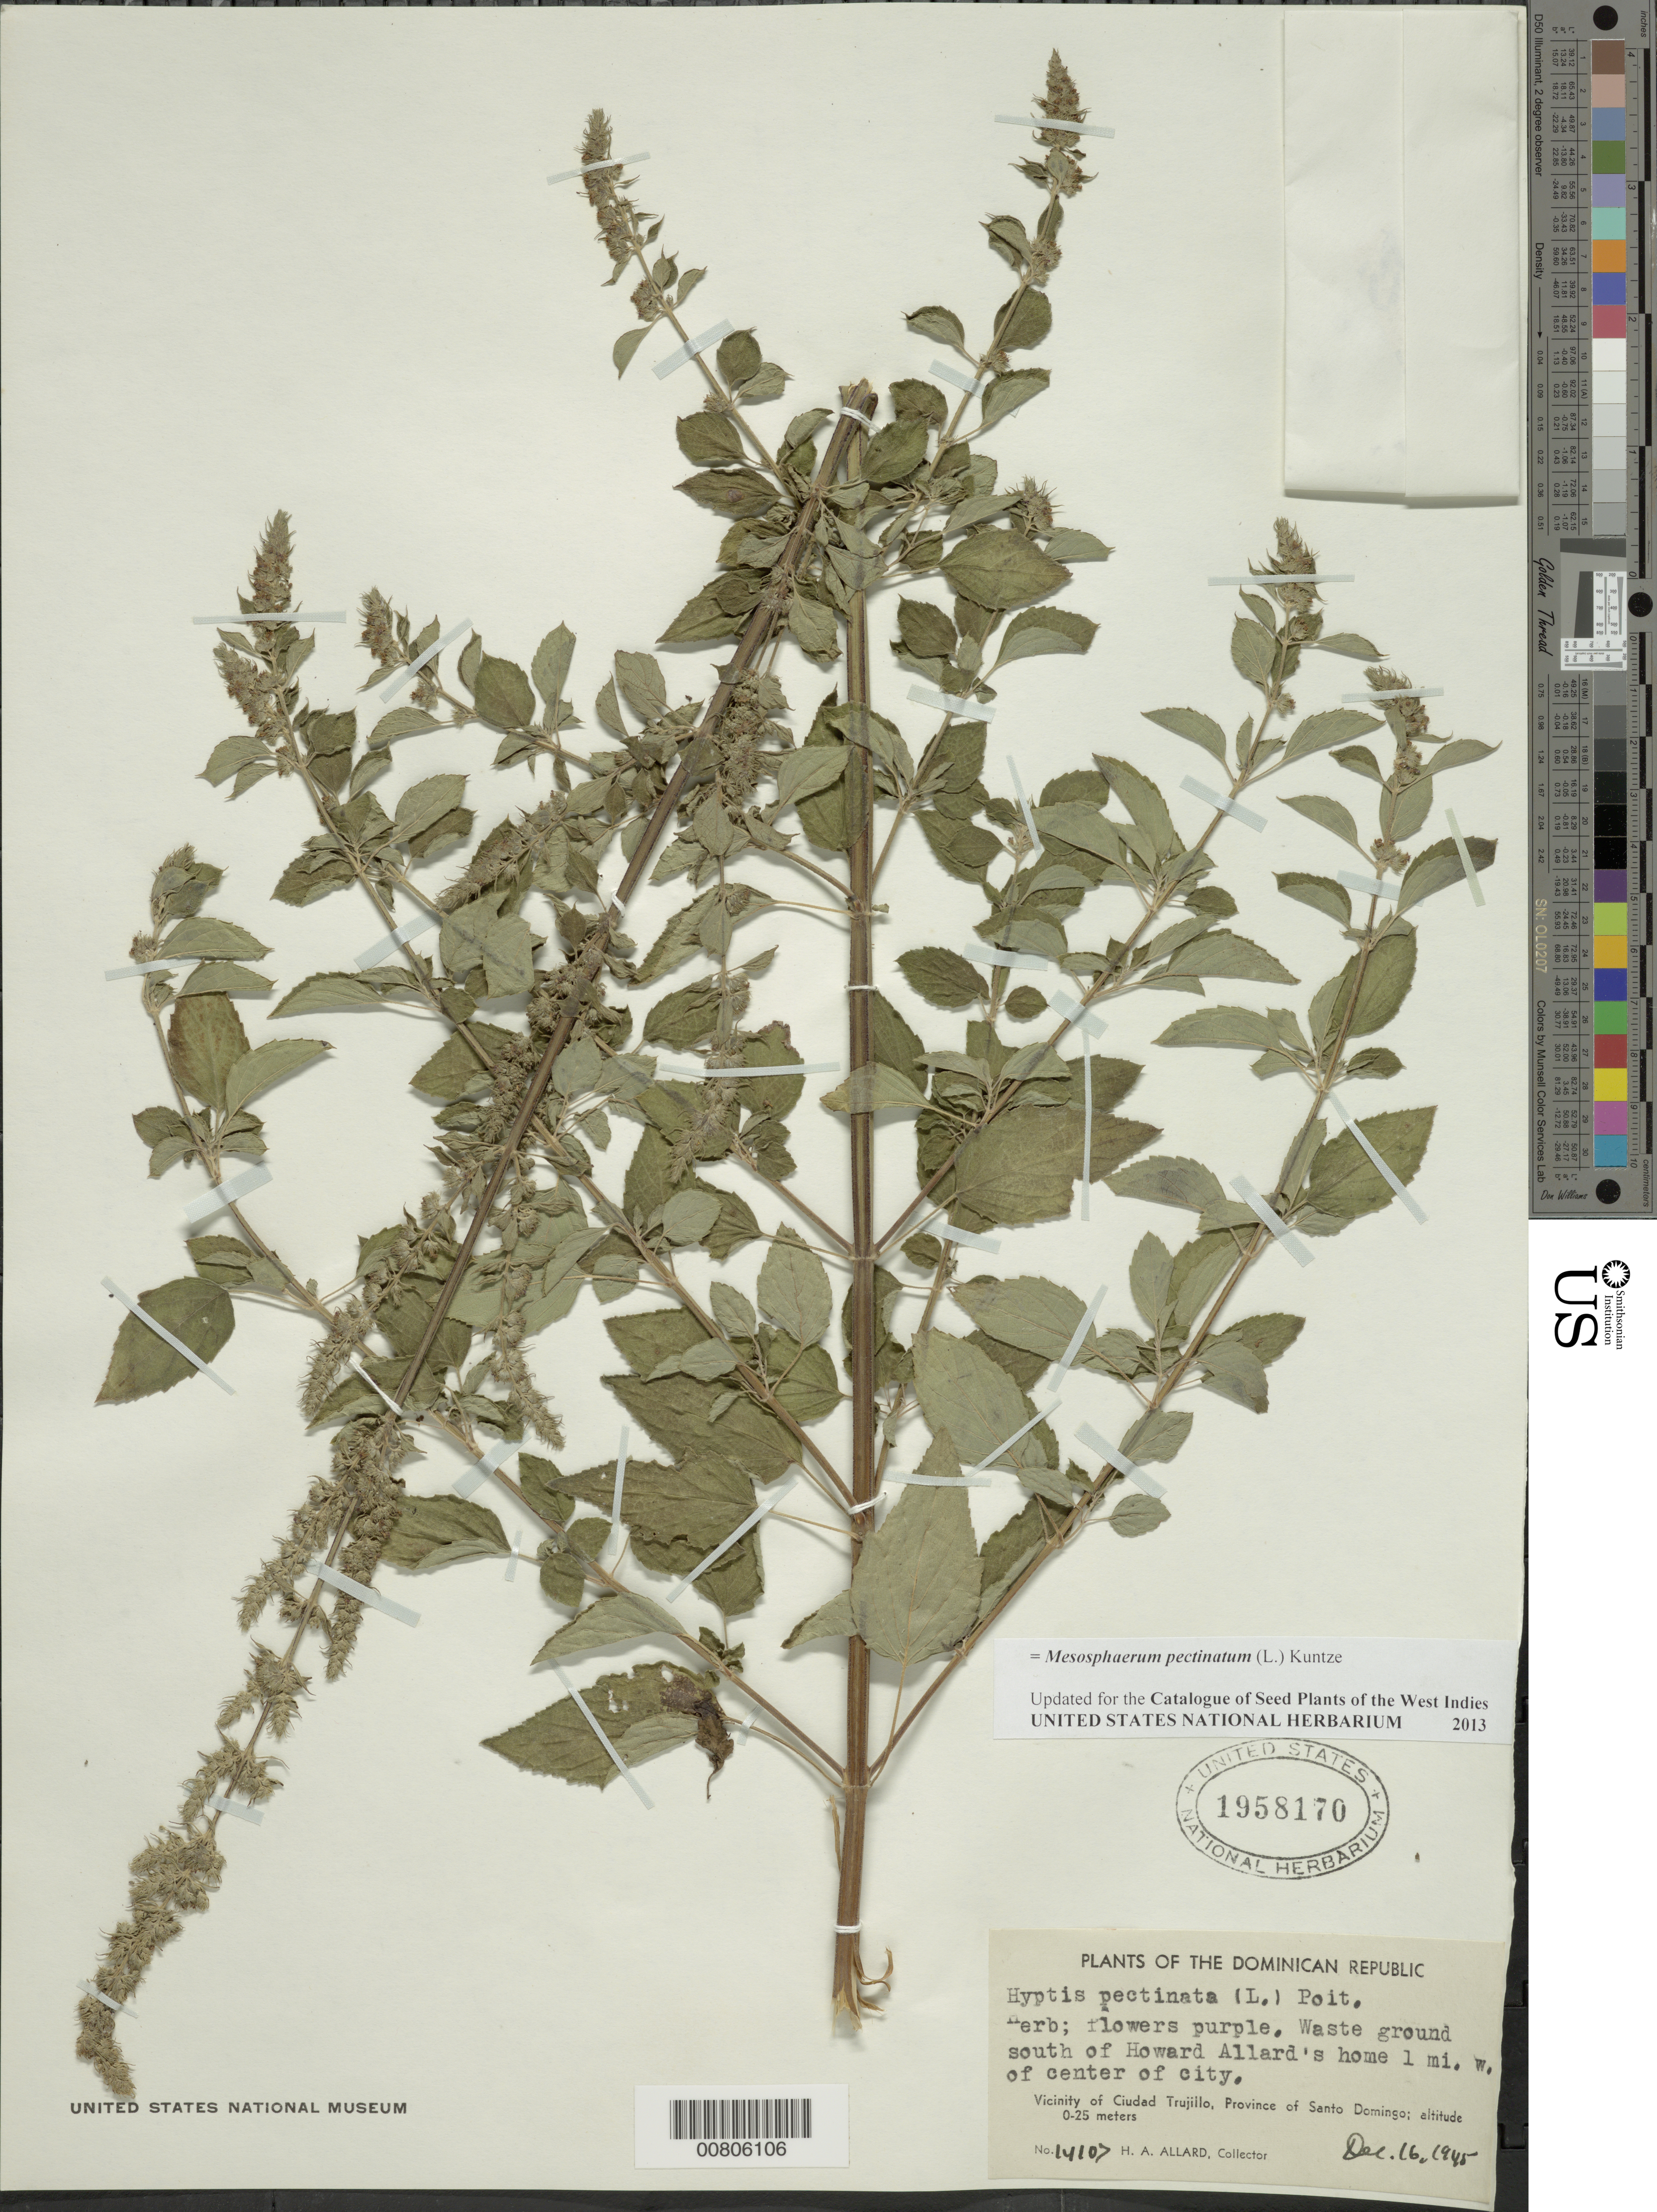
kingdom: Plantae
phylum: Tracheophyta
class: Magnoliopsida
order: Lamiales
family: Lamiaceae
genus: Mesosphaerum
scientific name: Mesosphaerum pectinatum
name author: (L.) Kuntze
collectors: H. A. Allard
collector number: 14107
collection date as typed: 16 Dec 1945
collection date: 1945-12-16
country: Dominican Republic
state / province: Distrito Nacional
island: Hispaniola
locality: Vicinity of Santo Domingo, S of Howard Allard's home 1 mi W of center of city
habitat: Waste ground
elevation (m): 0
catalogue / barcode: US 1958170